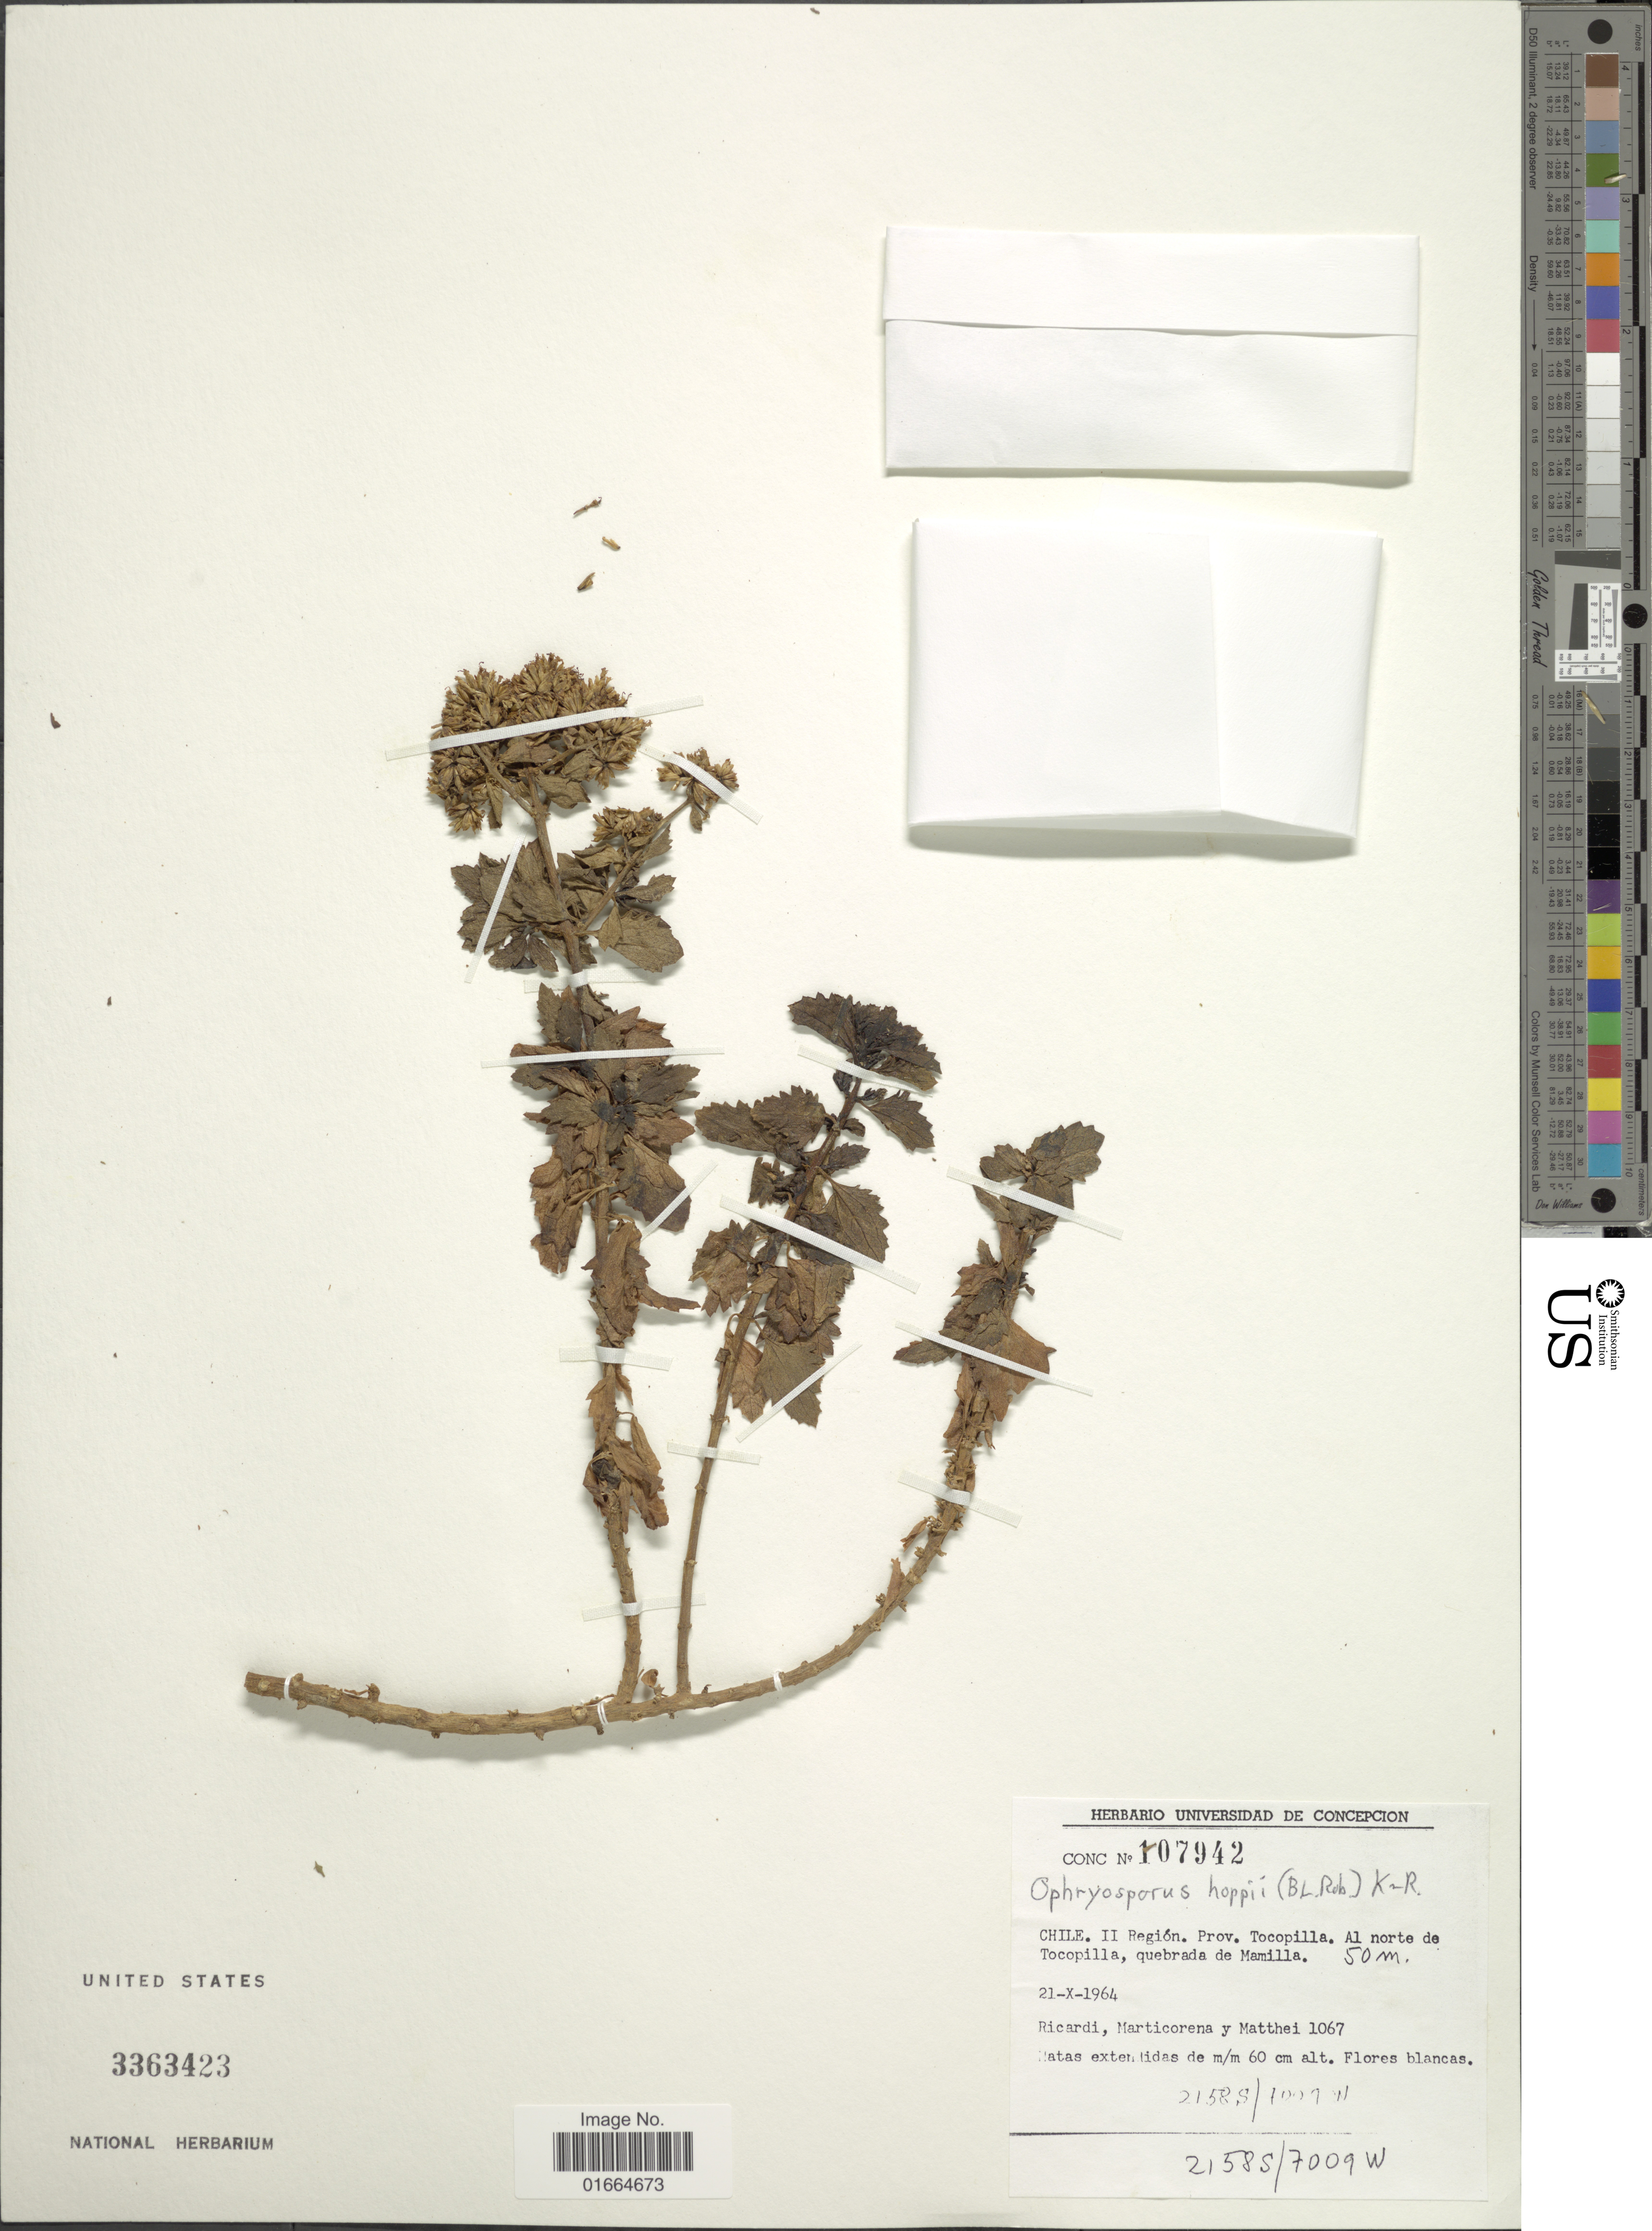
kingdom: Plantae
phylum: Tracheophyta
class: Magnoliopsida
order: Asterales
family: Asteraceae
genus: Ophryosporus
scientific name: Ophryosporus hoppii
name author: (B.L. Rob.) R.M. King & H. Rob.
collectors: M. Ricardi S., C. Marticorena & O. Matthei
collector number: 107942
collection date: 1964-10-21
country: Chile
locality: Chile, II Region, Prov. Tocopilla. Al norte de Tocopilla, quebrada de Mamilla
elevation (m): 50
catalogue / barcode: US 3363423